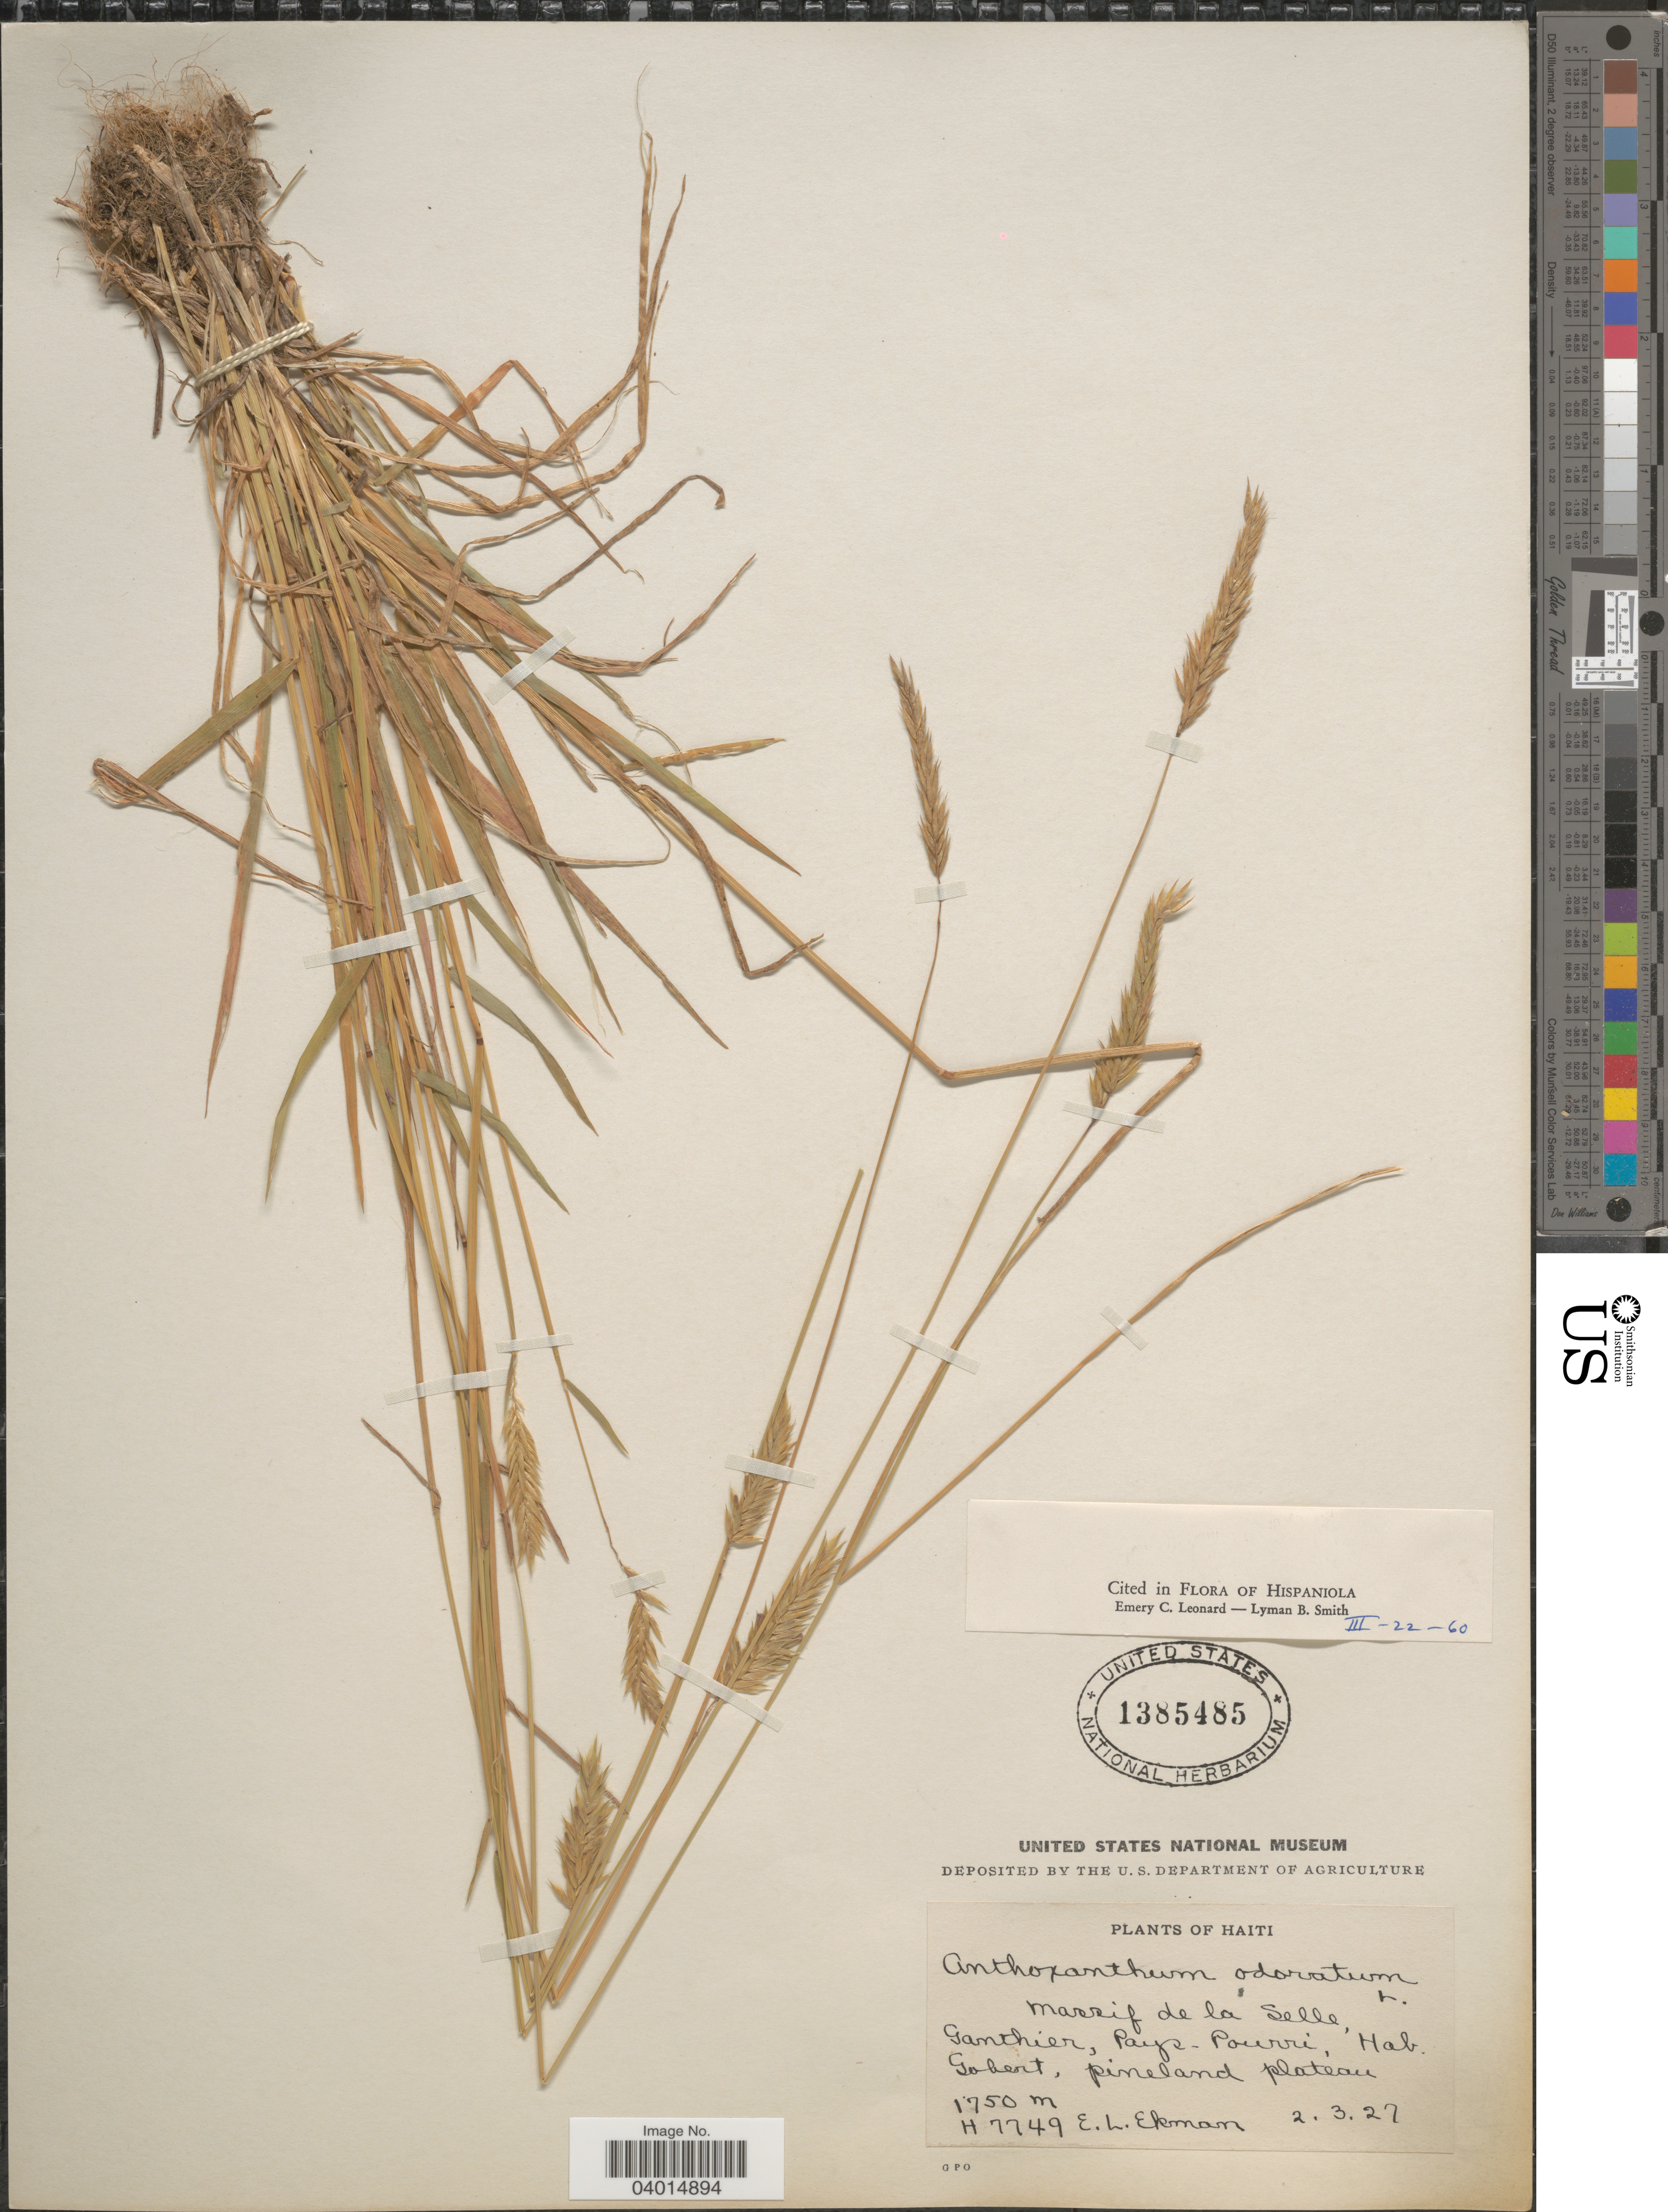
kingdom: Plantae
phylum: Tracheophyta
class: Liliopsida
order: Poales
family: Poaceae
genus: Anthoxanthum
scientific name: Anthoxanthum odoratum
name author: L.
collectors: E. L. Ekman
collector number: H7749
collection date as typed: Transcribed d/m/y: 2/3/27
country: Haiti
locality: Massif de la Selle, Ganthier, Pays-Pourri, Hab. Gobert, pineland plateau.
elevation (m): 1750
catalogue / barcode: US 1385485